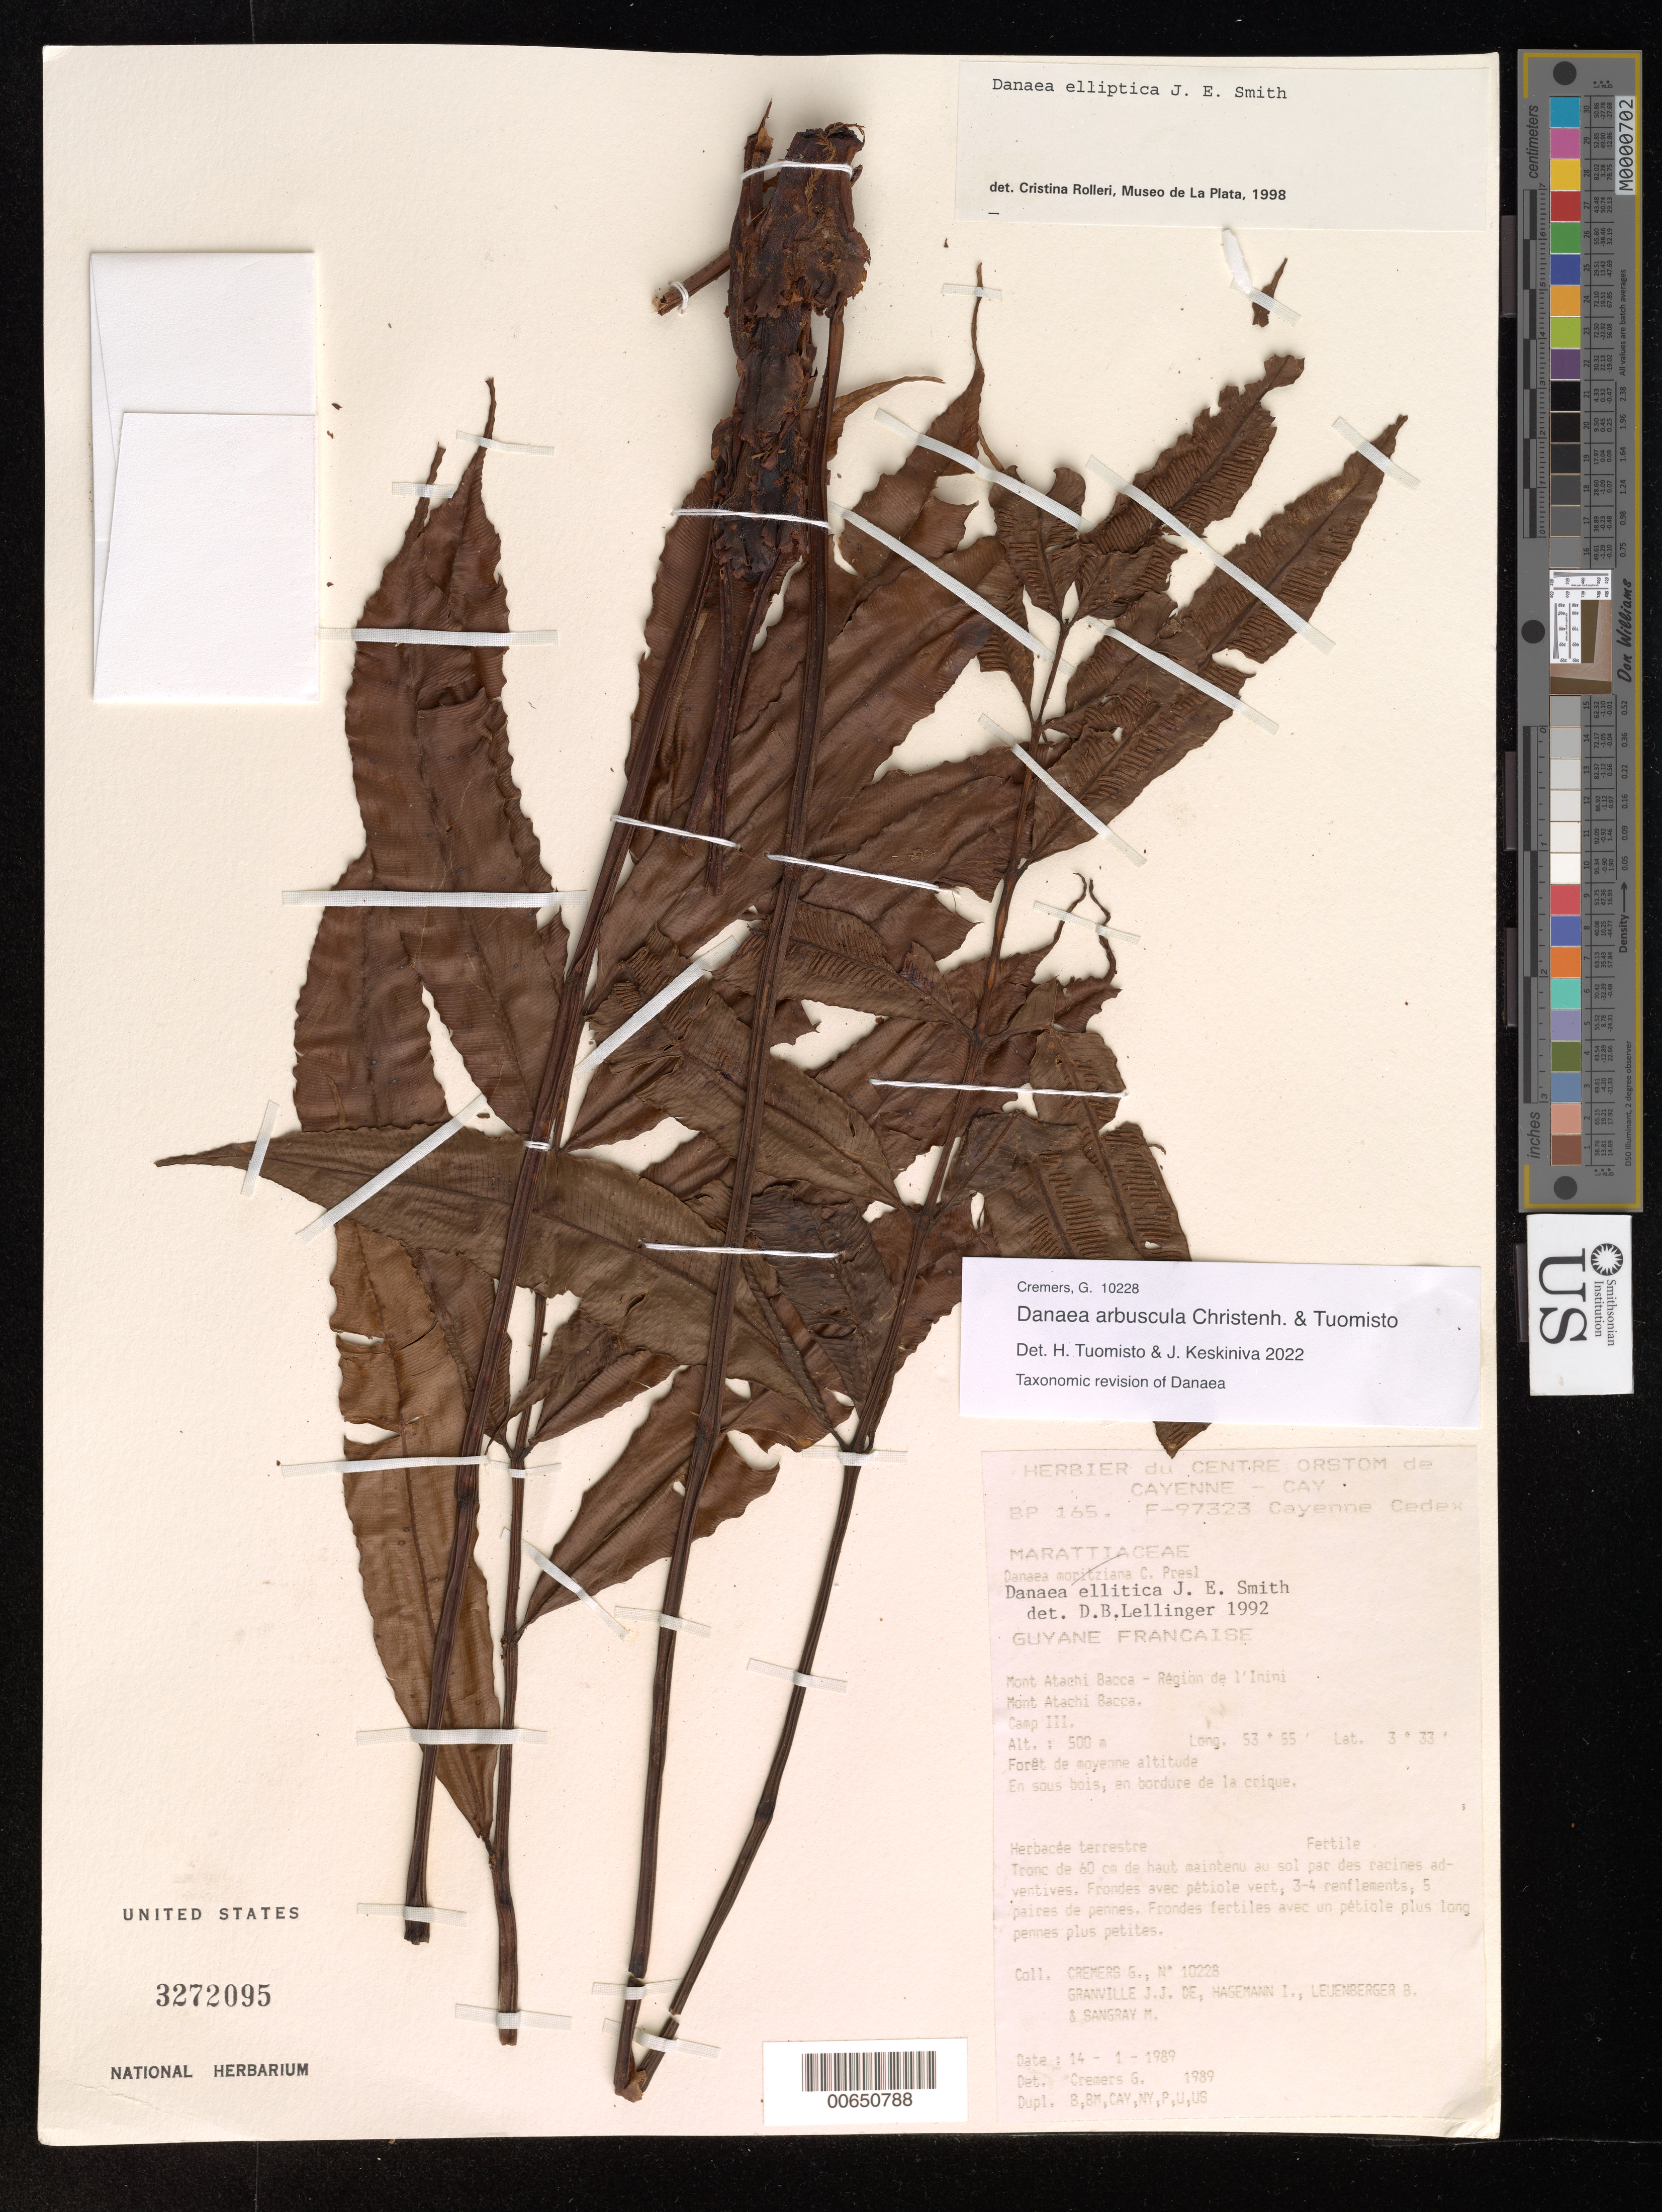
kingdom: Plantae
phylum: Tracheophyta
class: Polypodiopsida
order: Marattiales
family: Marattiaceae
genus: Danaea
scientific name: Danaea arbuscula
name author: Christenh. & Tuomisto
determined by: Tuomisto, H.; Keskiniva, Janina S.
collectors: G. Cremers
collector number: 10228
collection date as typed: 14-Jan-89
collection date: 1989-01-14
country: French Guiana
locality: Mont Atachi Bacca, région de l'Inini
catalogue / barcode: US 3272095